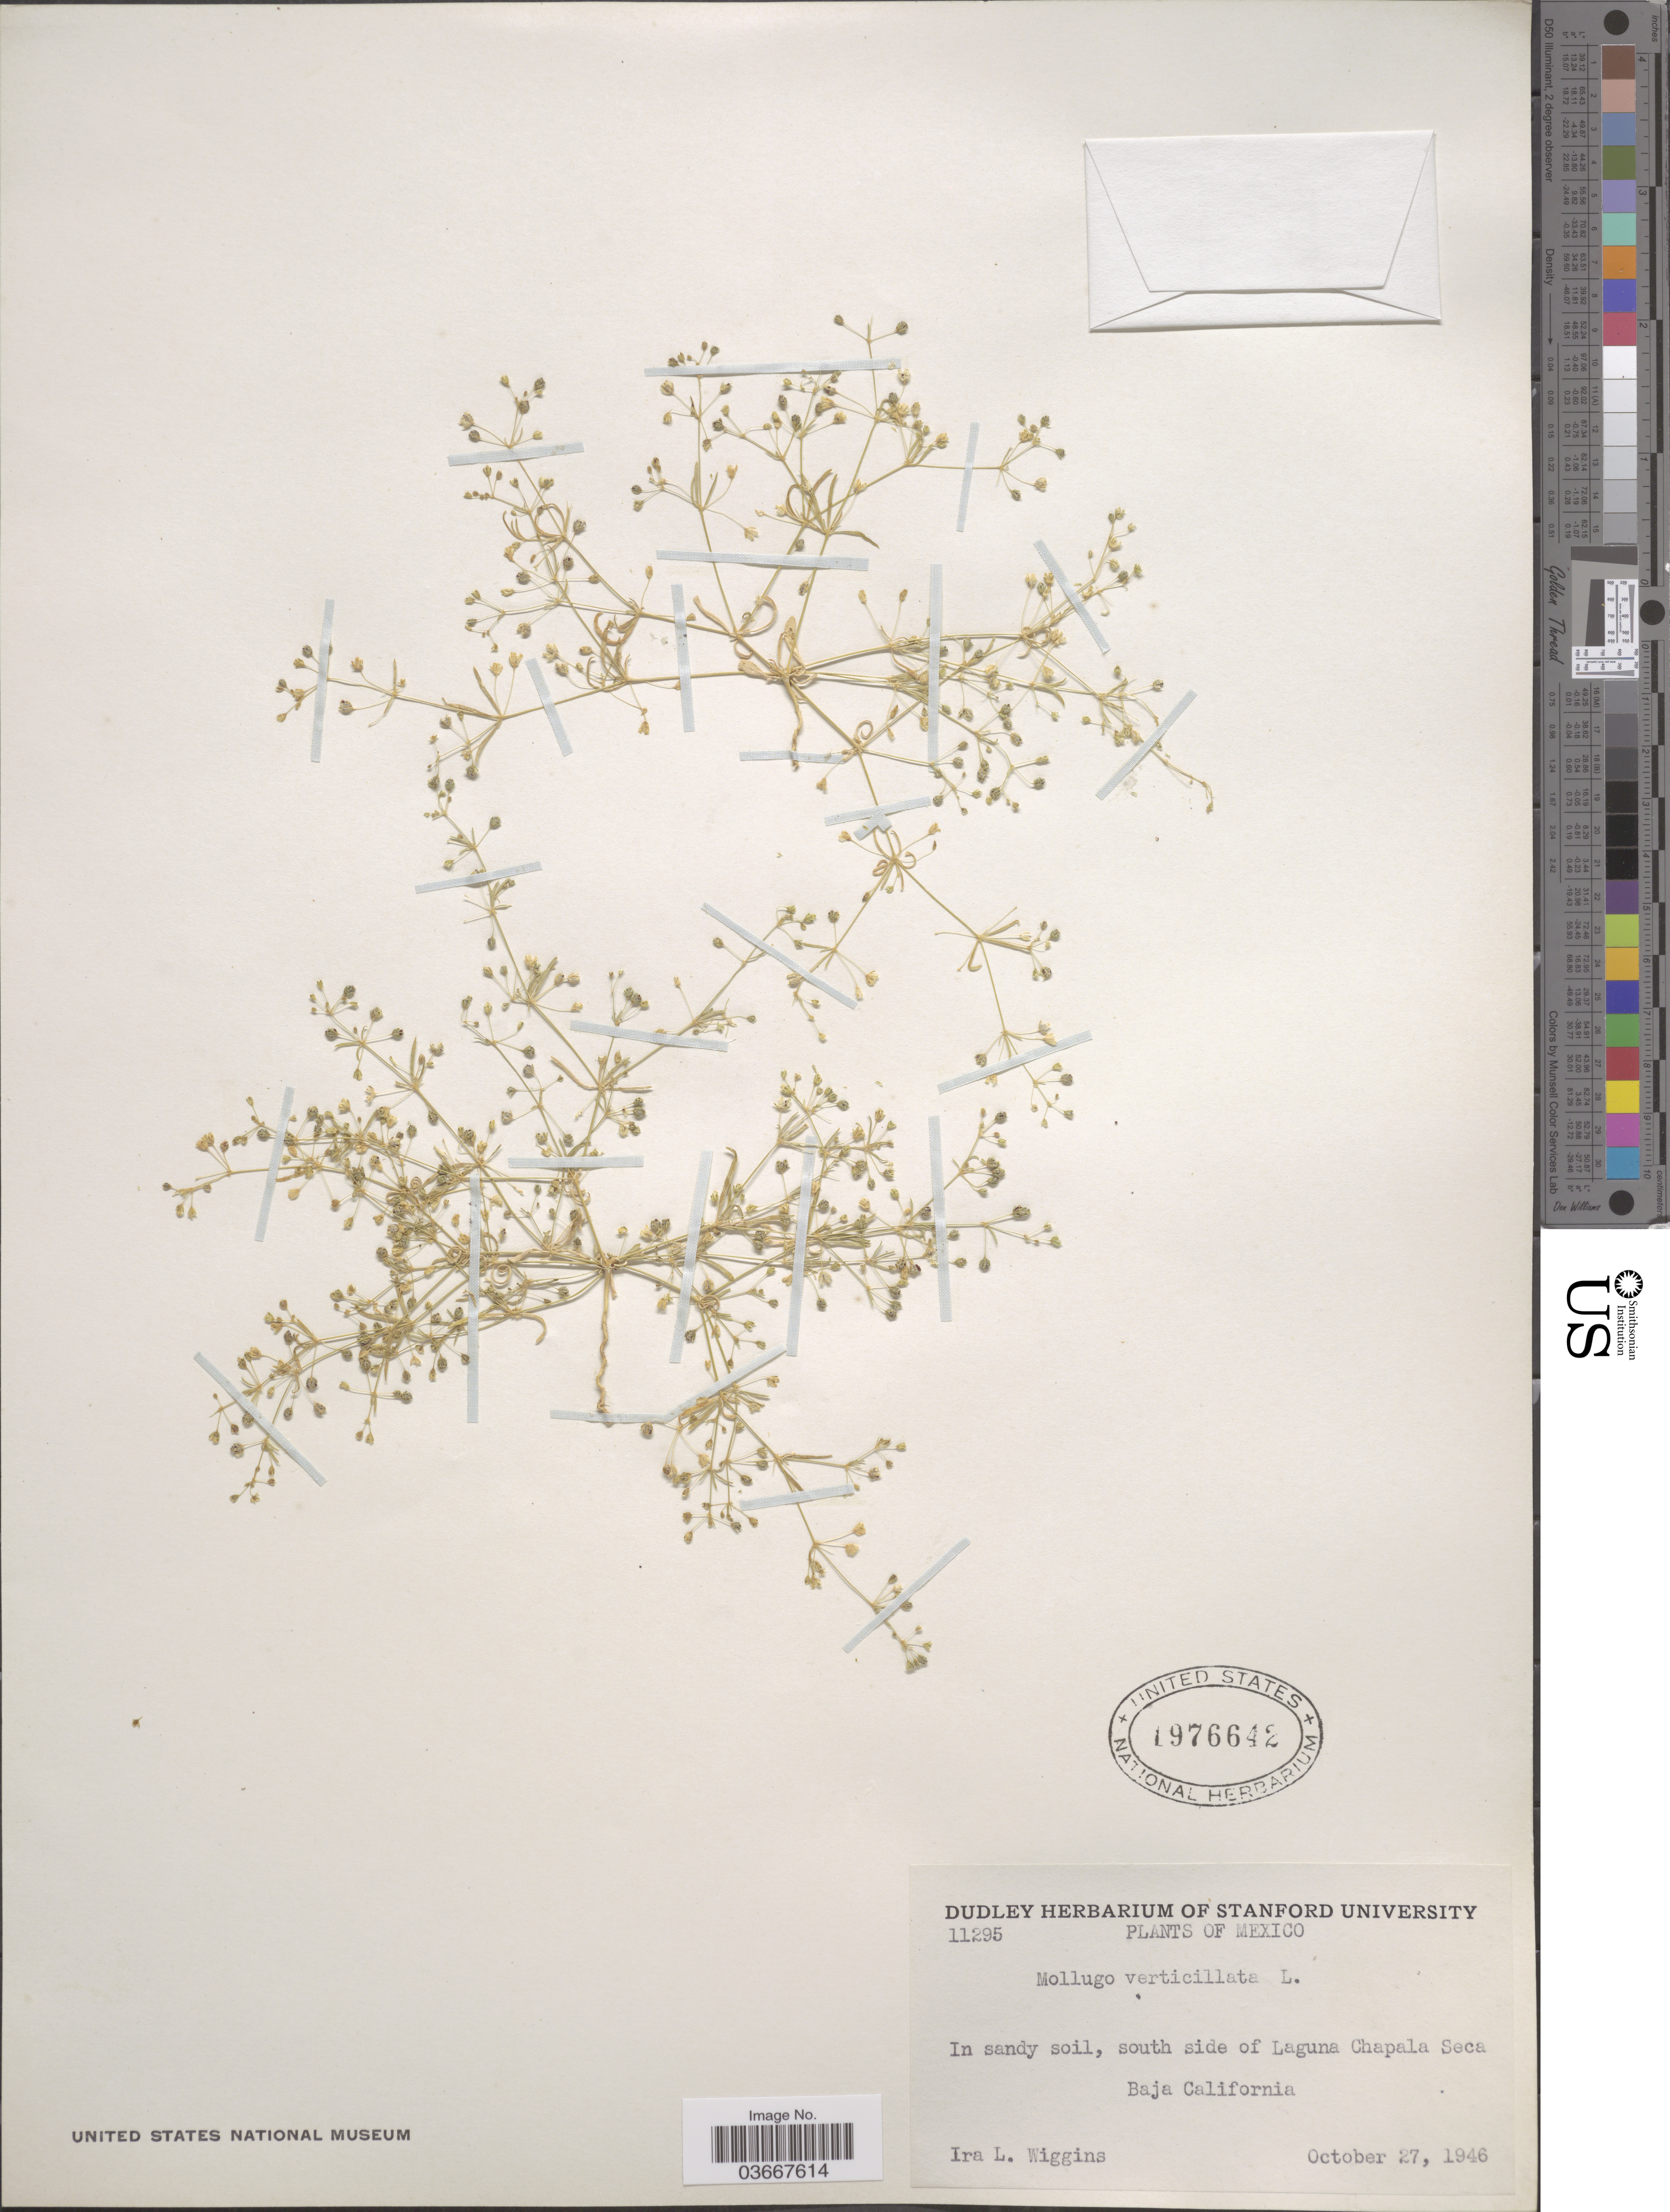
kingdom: Plantae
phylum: Tracheophyta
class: Magnoliopsida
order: Caryophyllales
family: Molluginaceae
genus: Mollugo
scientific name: Mollugo verticillata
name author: L.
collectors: I. L. Wiggins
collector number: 11295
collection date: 1946-10-27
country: Mexico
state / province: Baja California Norte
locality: In sandy soil, south side of Laguna Chapala Seca.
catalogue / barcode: US 1976642